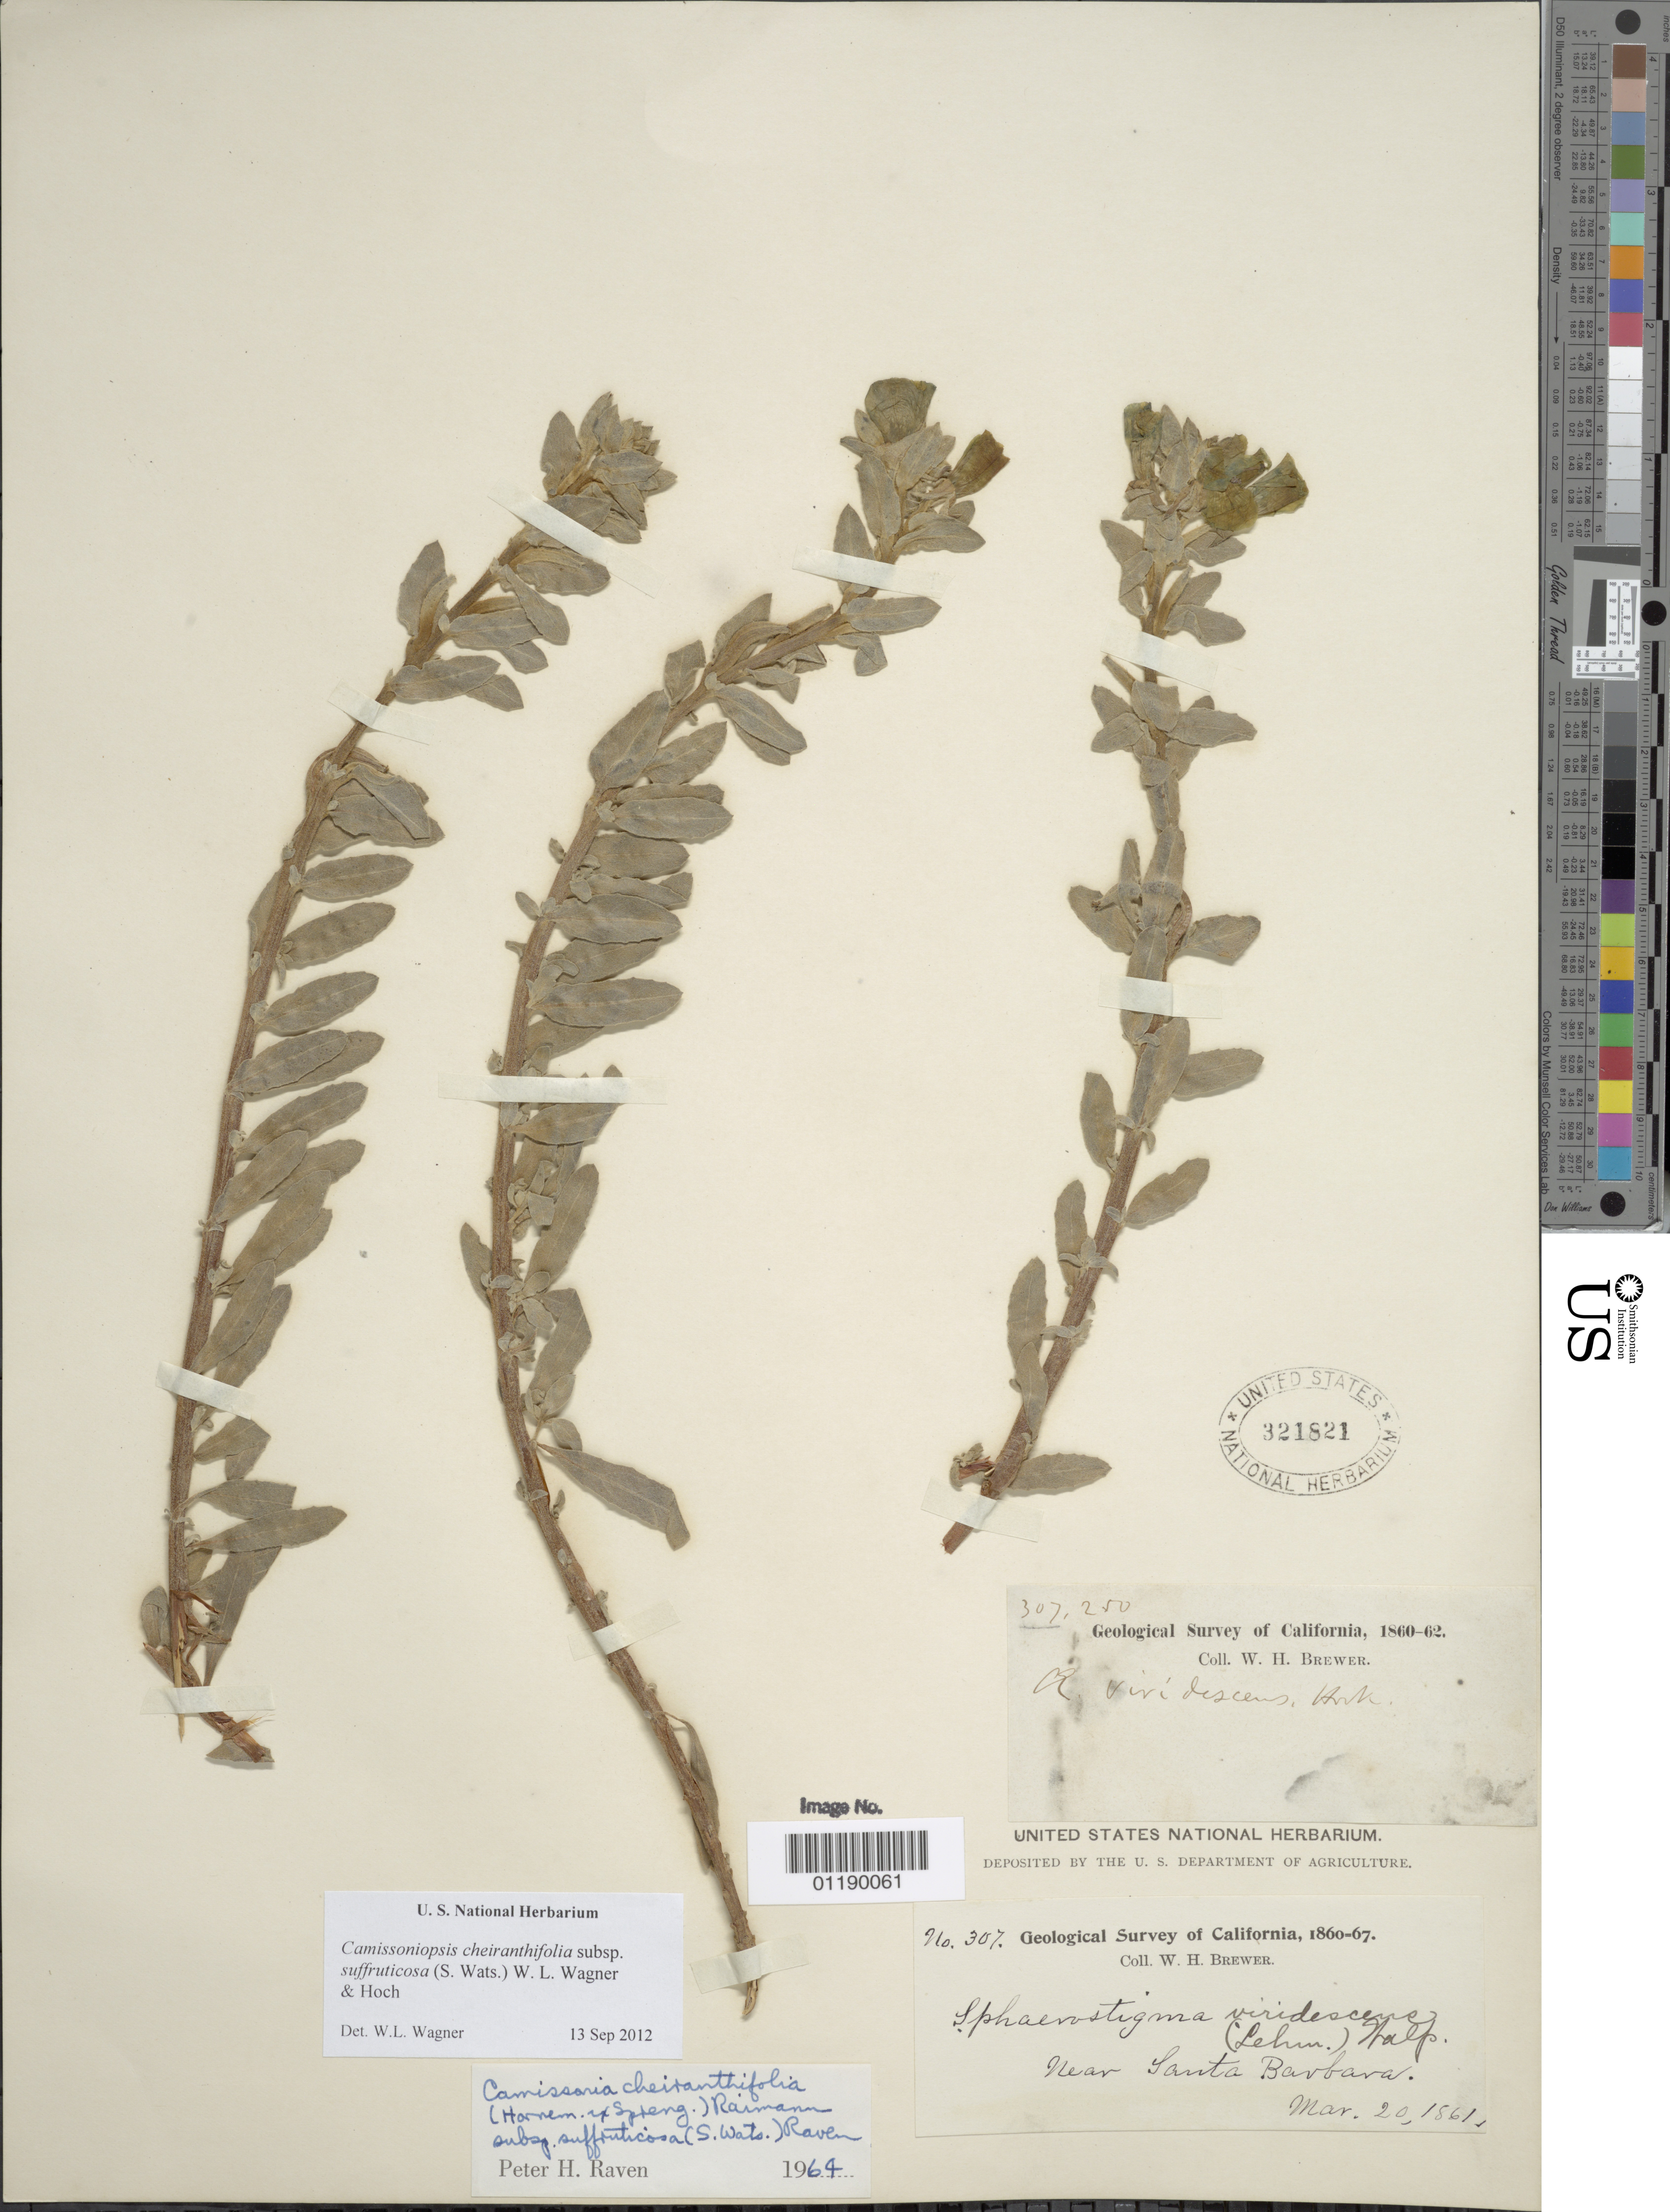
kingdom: Plantae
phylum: Tracheophyta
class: Magnoliopsida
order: Myrtales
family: Onagraceae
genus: Camissoniopsis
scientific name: Camissoniopsis cheiranthifolia subsp. suffruticosa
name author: (S. Watson) W.L. Wagner & Hoch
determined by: Wagner, W. L., (BOT), Smithsonian Institution - National Museum of Natural History (UNITED STATES)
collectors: W. H. Brewer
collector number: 307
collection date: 1861-03-20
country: United States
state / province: California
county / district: Santa Barbara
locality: near Santa Barbara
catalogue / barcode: US 321821